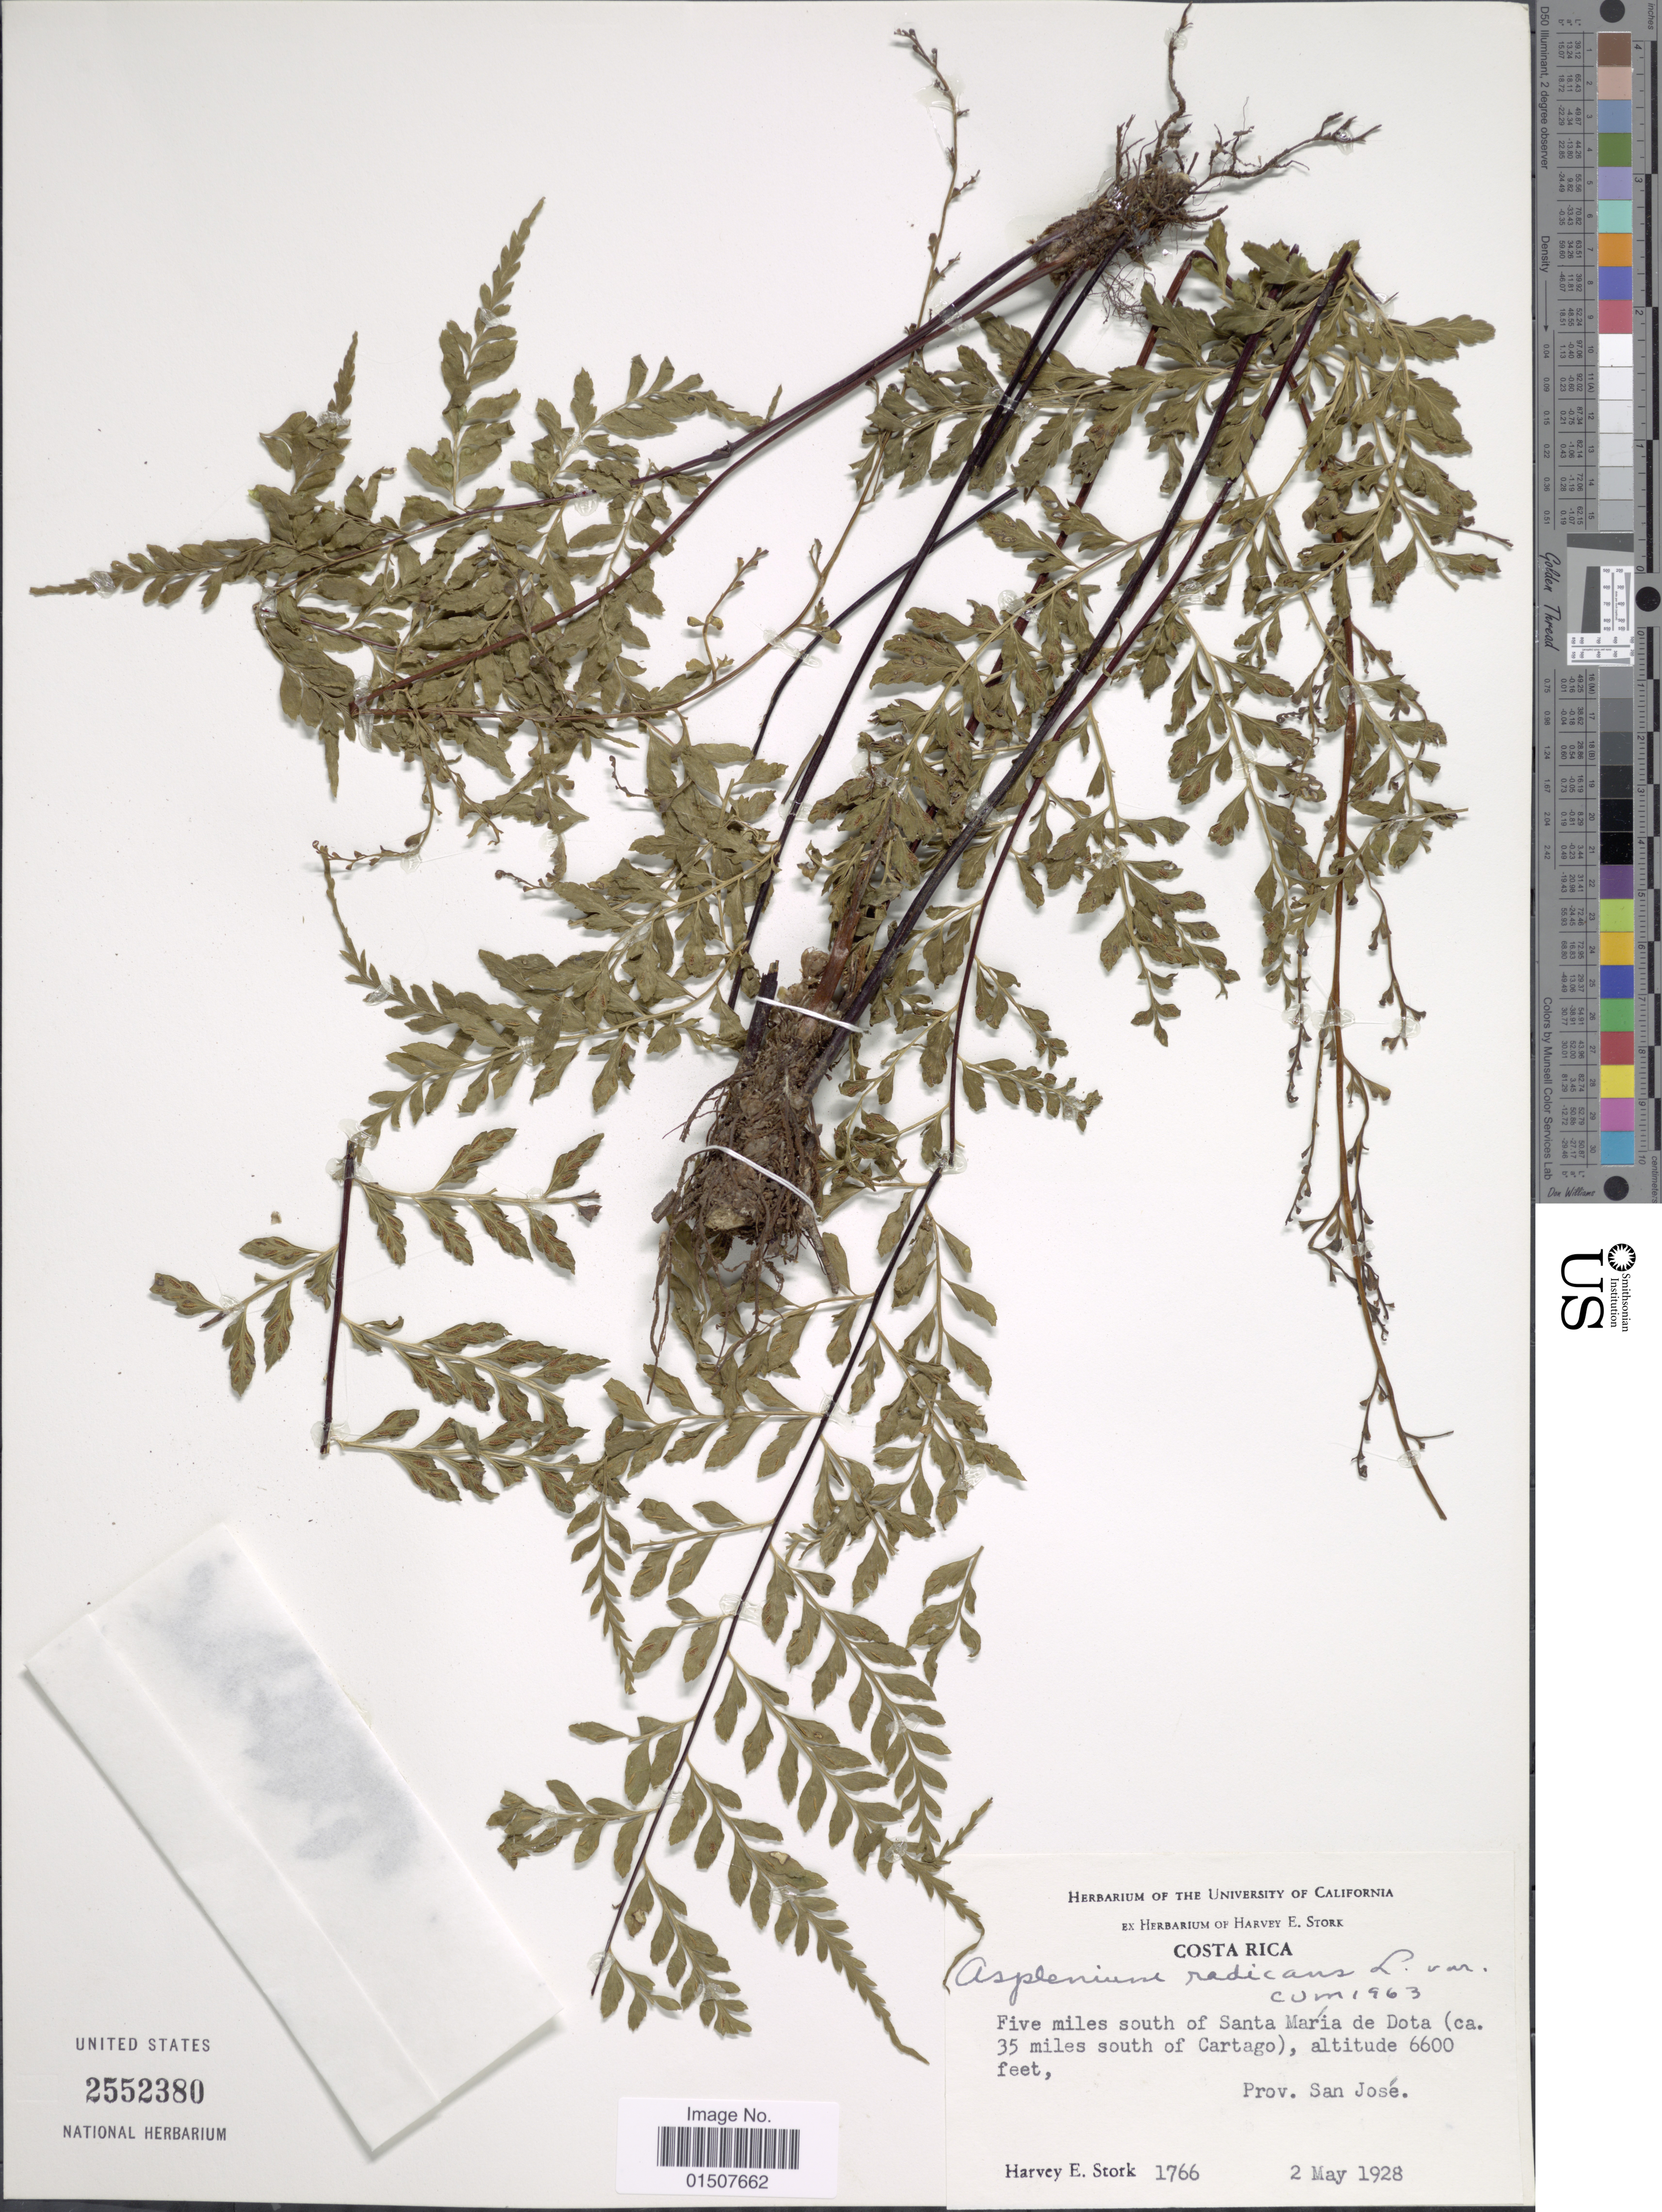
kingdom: Plantae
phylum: Tracheophyta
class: Polypodiopsida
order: Polypodiales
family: Aspleniaceae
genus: Asplenium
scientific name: Asplenium radicans var. partitum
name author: (Klotzsch) Hieron.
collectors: H. E. Stork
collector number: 1766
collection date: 1928-05-02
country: Costa Rica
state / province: San José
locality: Five miles south of Santa Maria de Dota (ca. 35 miles south of Cartago) Prov. San Jose.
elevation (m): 2012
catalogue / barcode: US 2552380